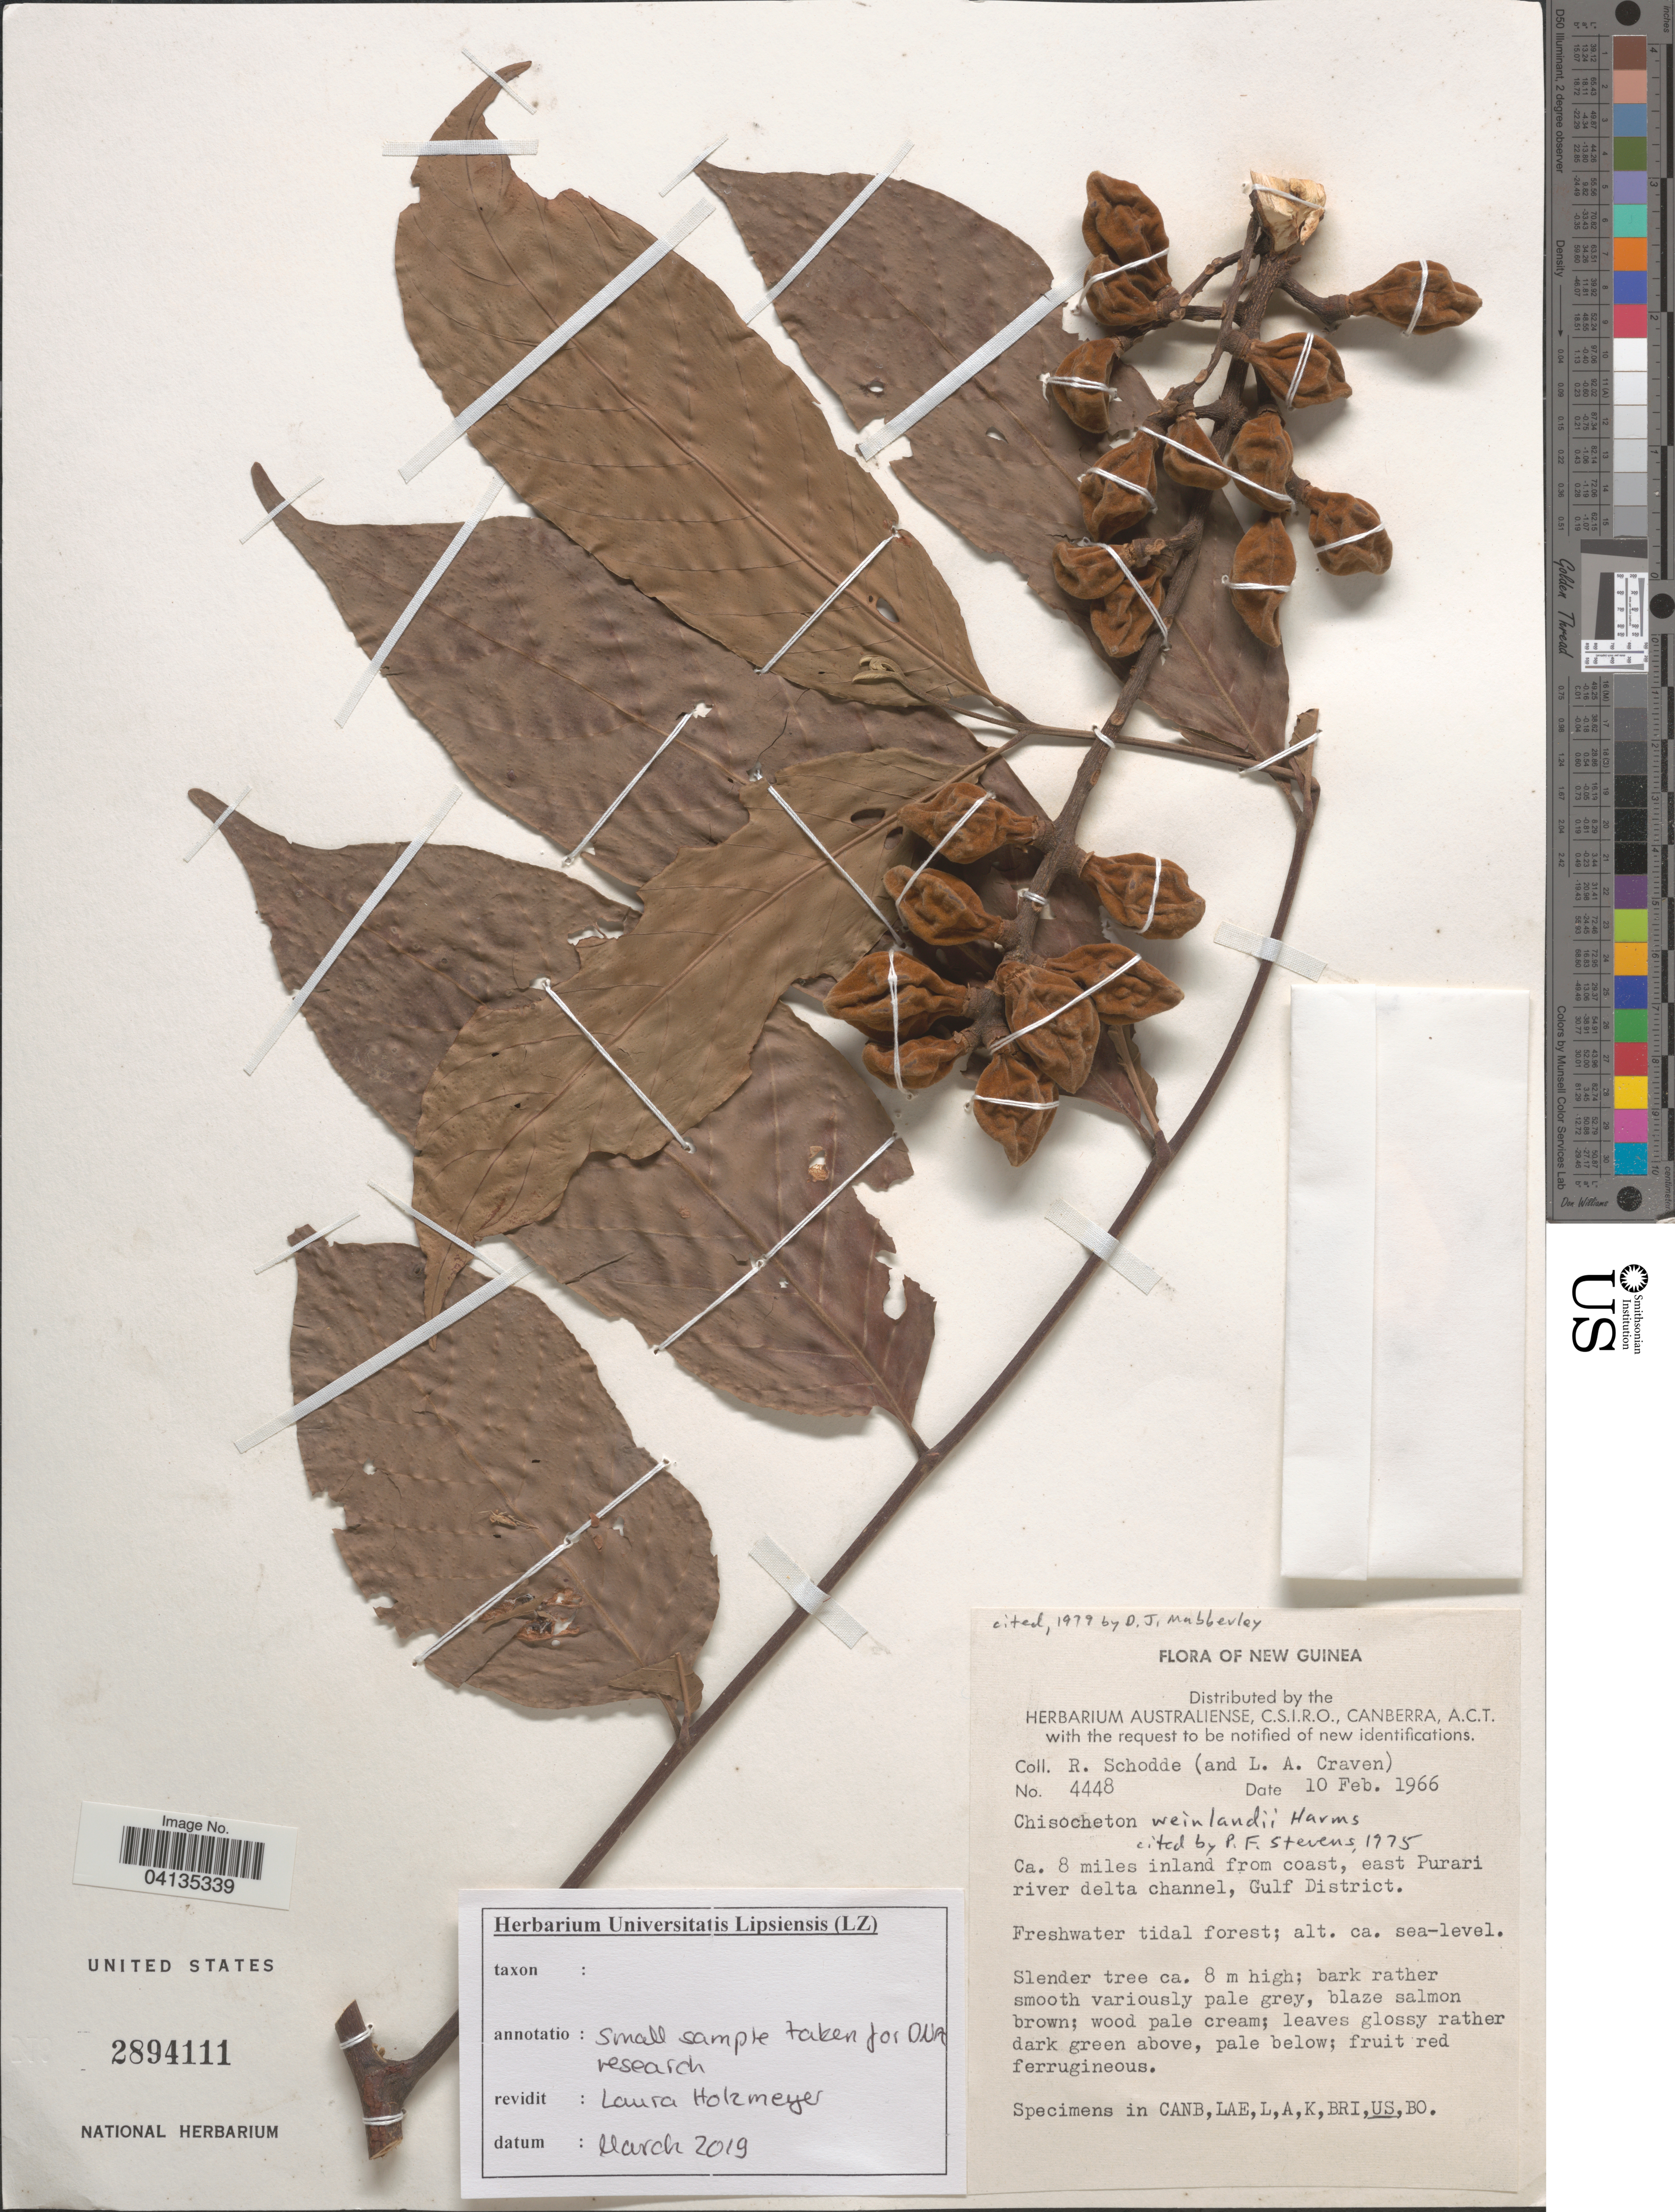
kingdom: Plantae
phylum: Tracheophyta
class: Magnoliopsida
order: Sapindales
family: Meliaceae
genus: Chisocheton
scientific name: Chisocheton weinlandii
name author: Harms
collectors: R. Schodde & L. A. Craven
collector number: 4448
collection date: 1966-02-10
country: Papua New Guinea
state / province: Gulf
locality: New Guinea. Ca. 8 miles inland from coast, east Purari river delta channel, Gulf District.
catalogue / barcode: US 2894111